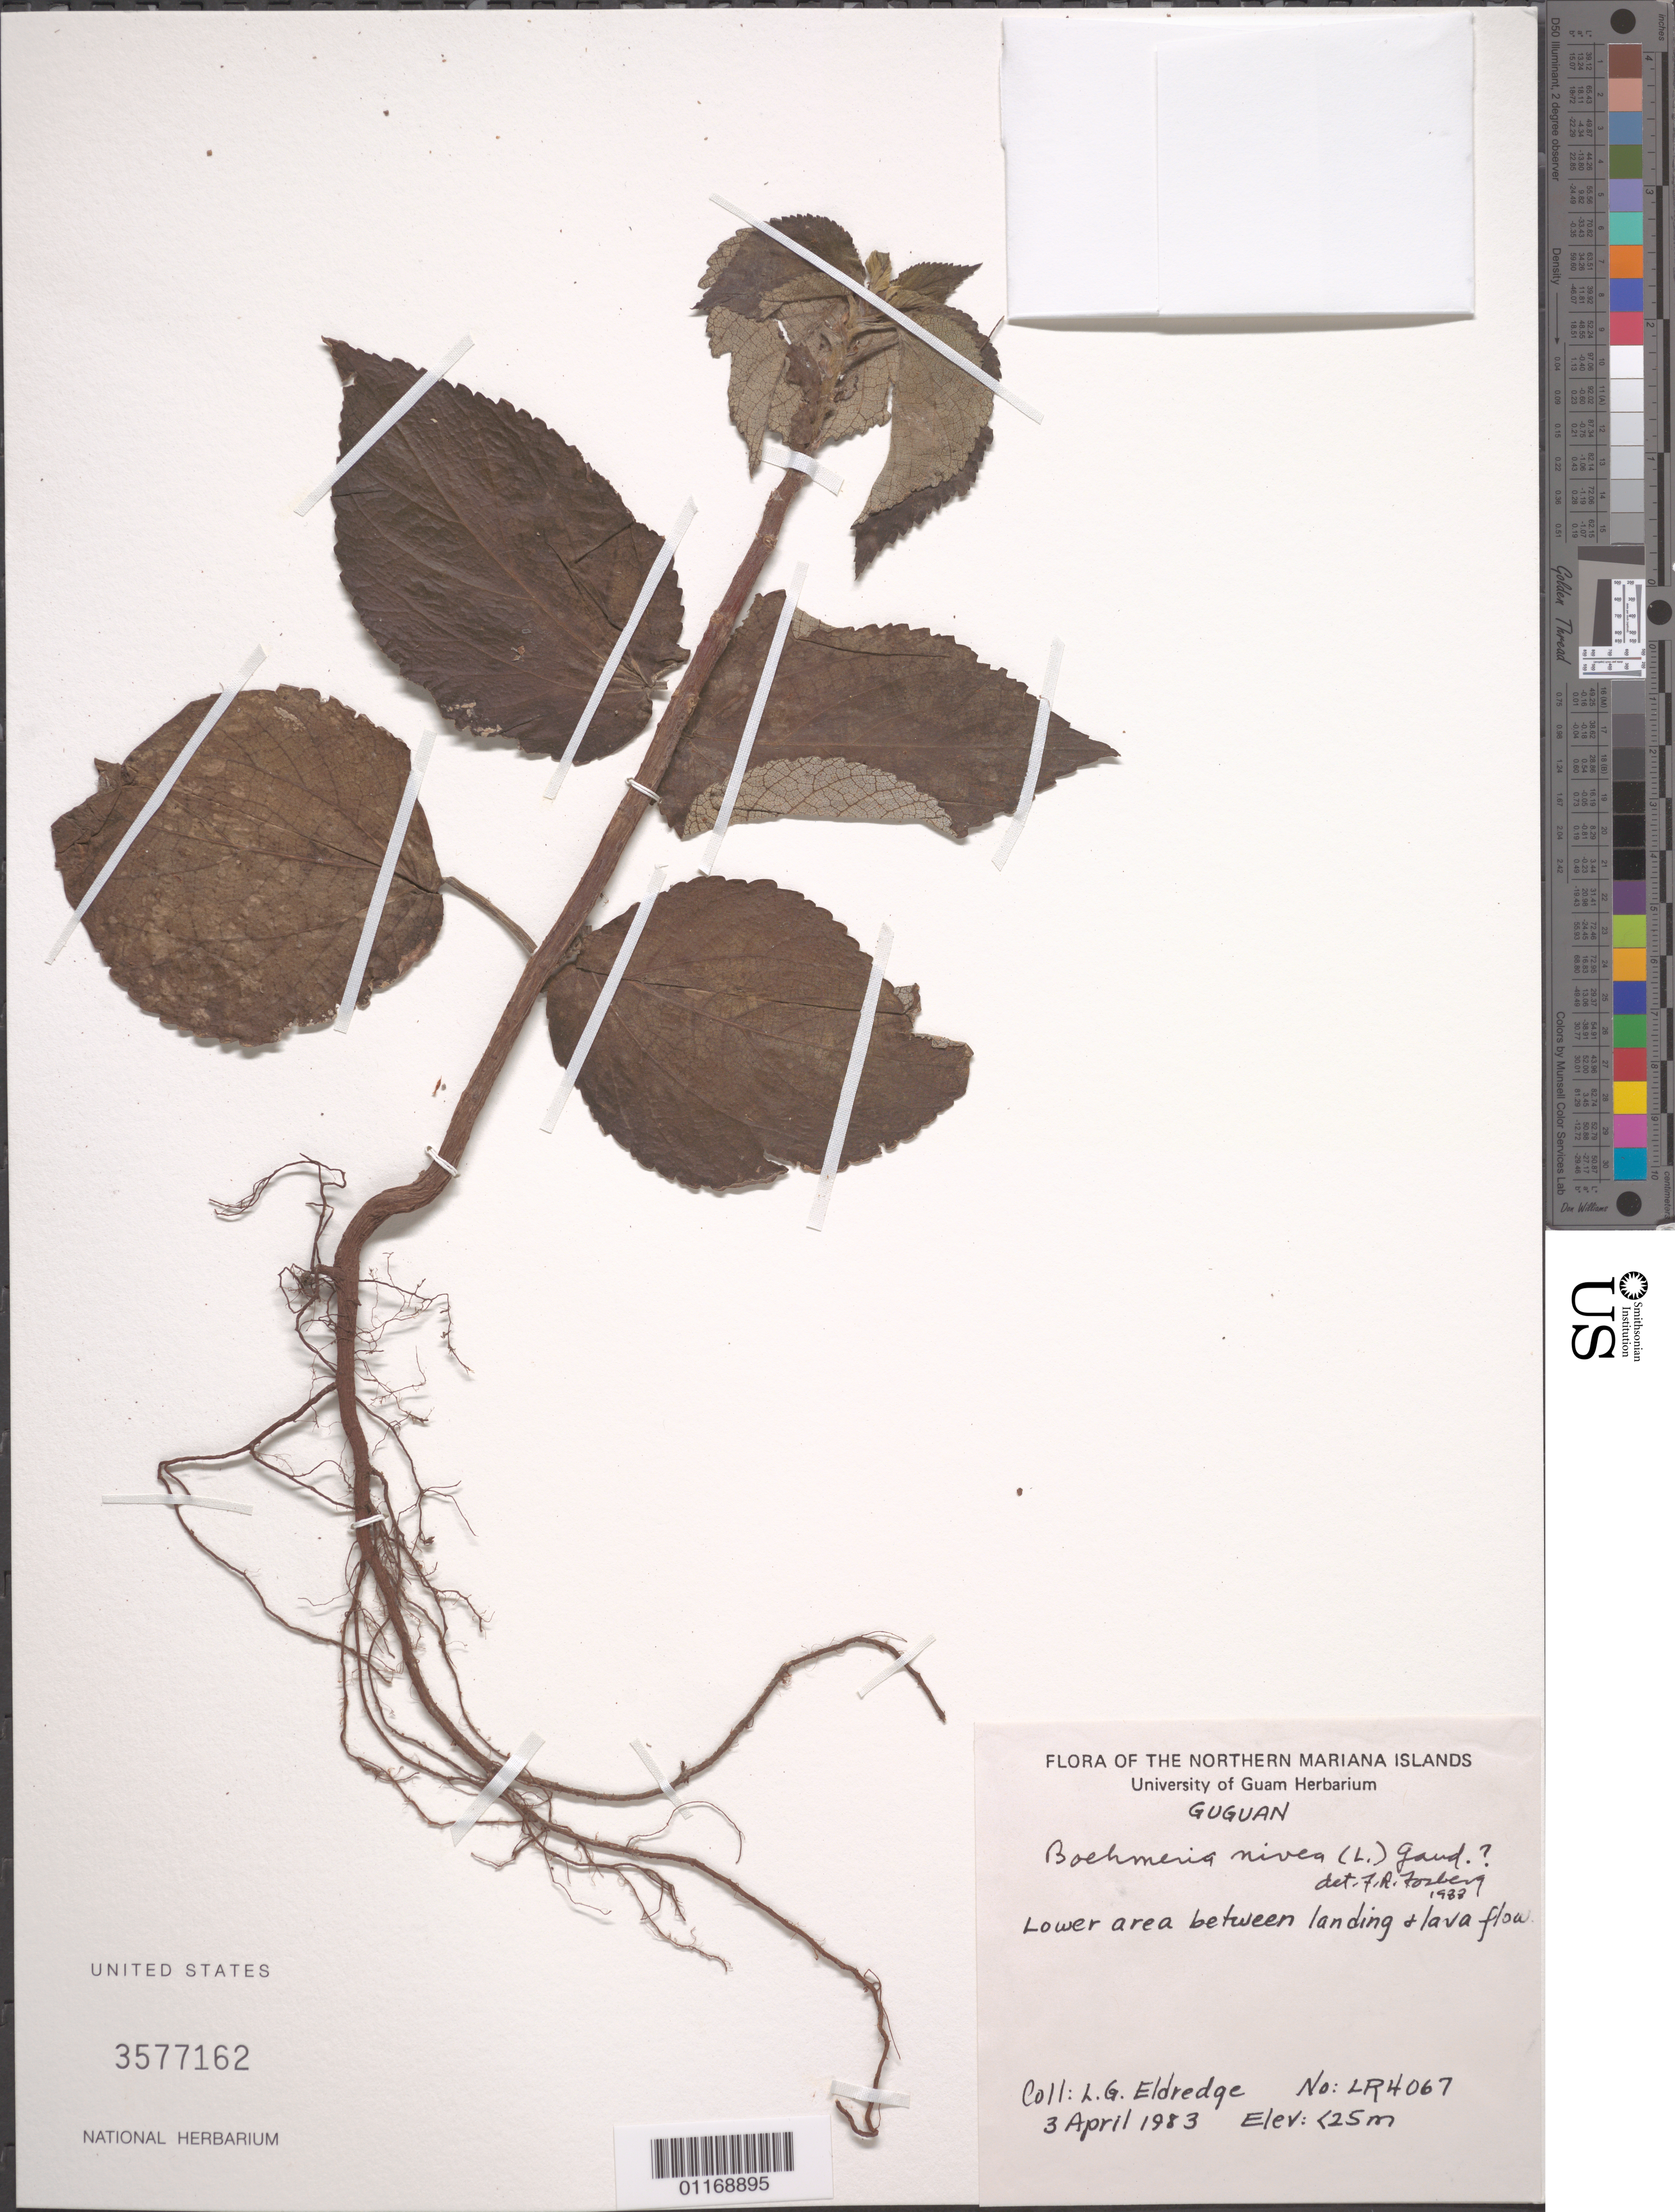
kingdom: Plantae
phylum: Tracheophyta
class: Magnoliopsida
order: Rosales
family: Urticaceae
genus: Boehmeria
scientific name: Boehmeria nivea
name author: (L.) Gaudich.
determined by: Fosberg, F. R.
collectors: L. Eldredge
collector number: LR4067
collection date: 1983-04-03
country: Northern Mariana Islands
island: Guguan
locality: Lower area between landing and lava flow.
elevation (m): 25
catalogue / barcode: US 3577162